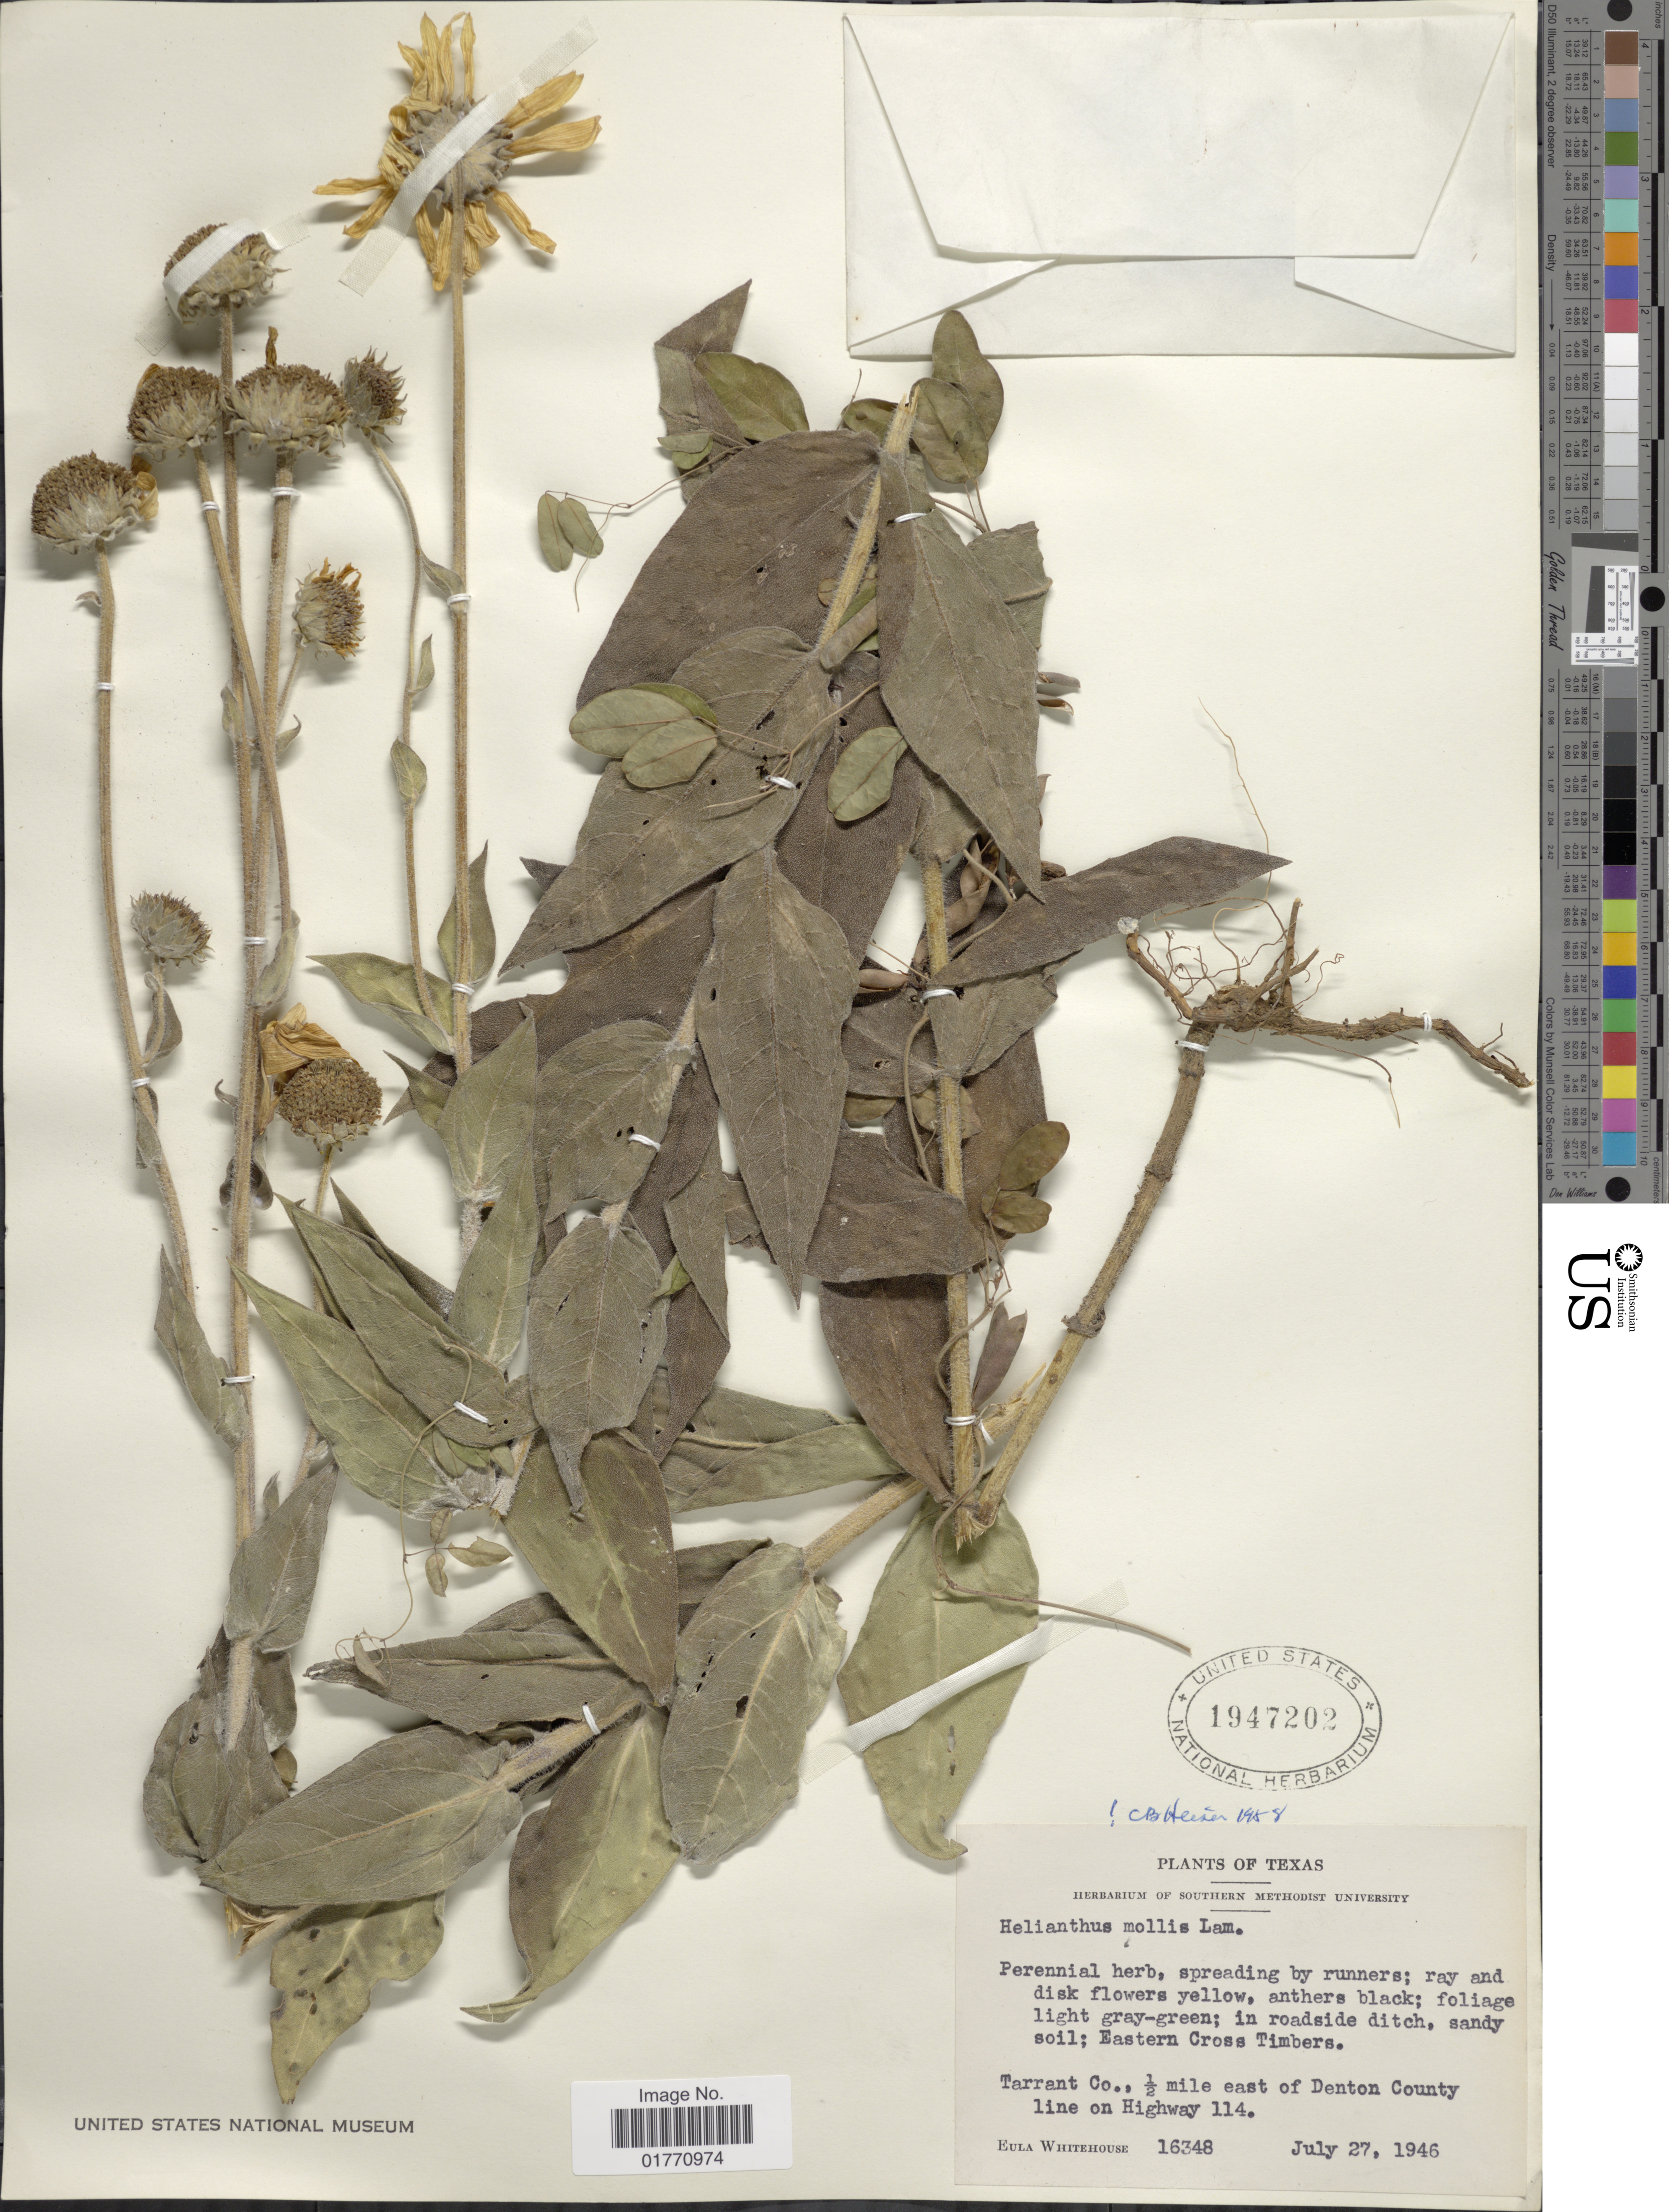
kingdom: Plantae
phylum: Tracheophyta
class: Magnoliopsida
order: Asterales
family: Asteraceae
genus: Helianthus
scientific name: Helianthus mollis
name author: Lam.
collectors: E. Whitehouse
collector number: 16348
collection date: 1946-07-27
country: United States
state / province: Texas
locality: In roadside ditch, sandy soil, Eastern Cross Timbers, Tarrant Co., 1/2 mile east of Denton County line on Highway 114.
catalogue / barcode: US 1947202